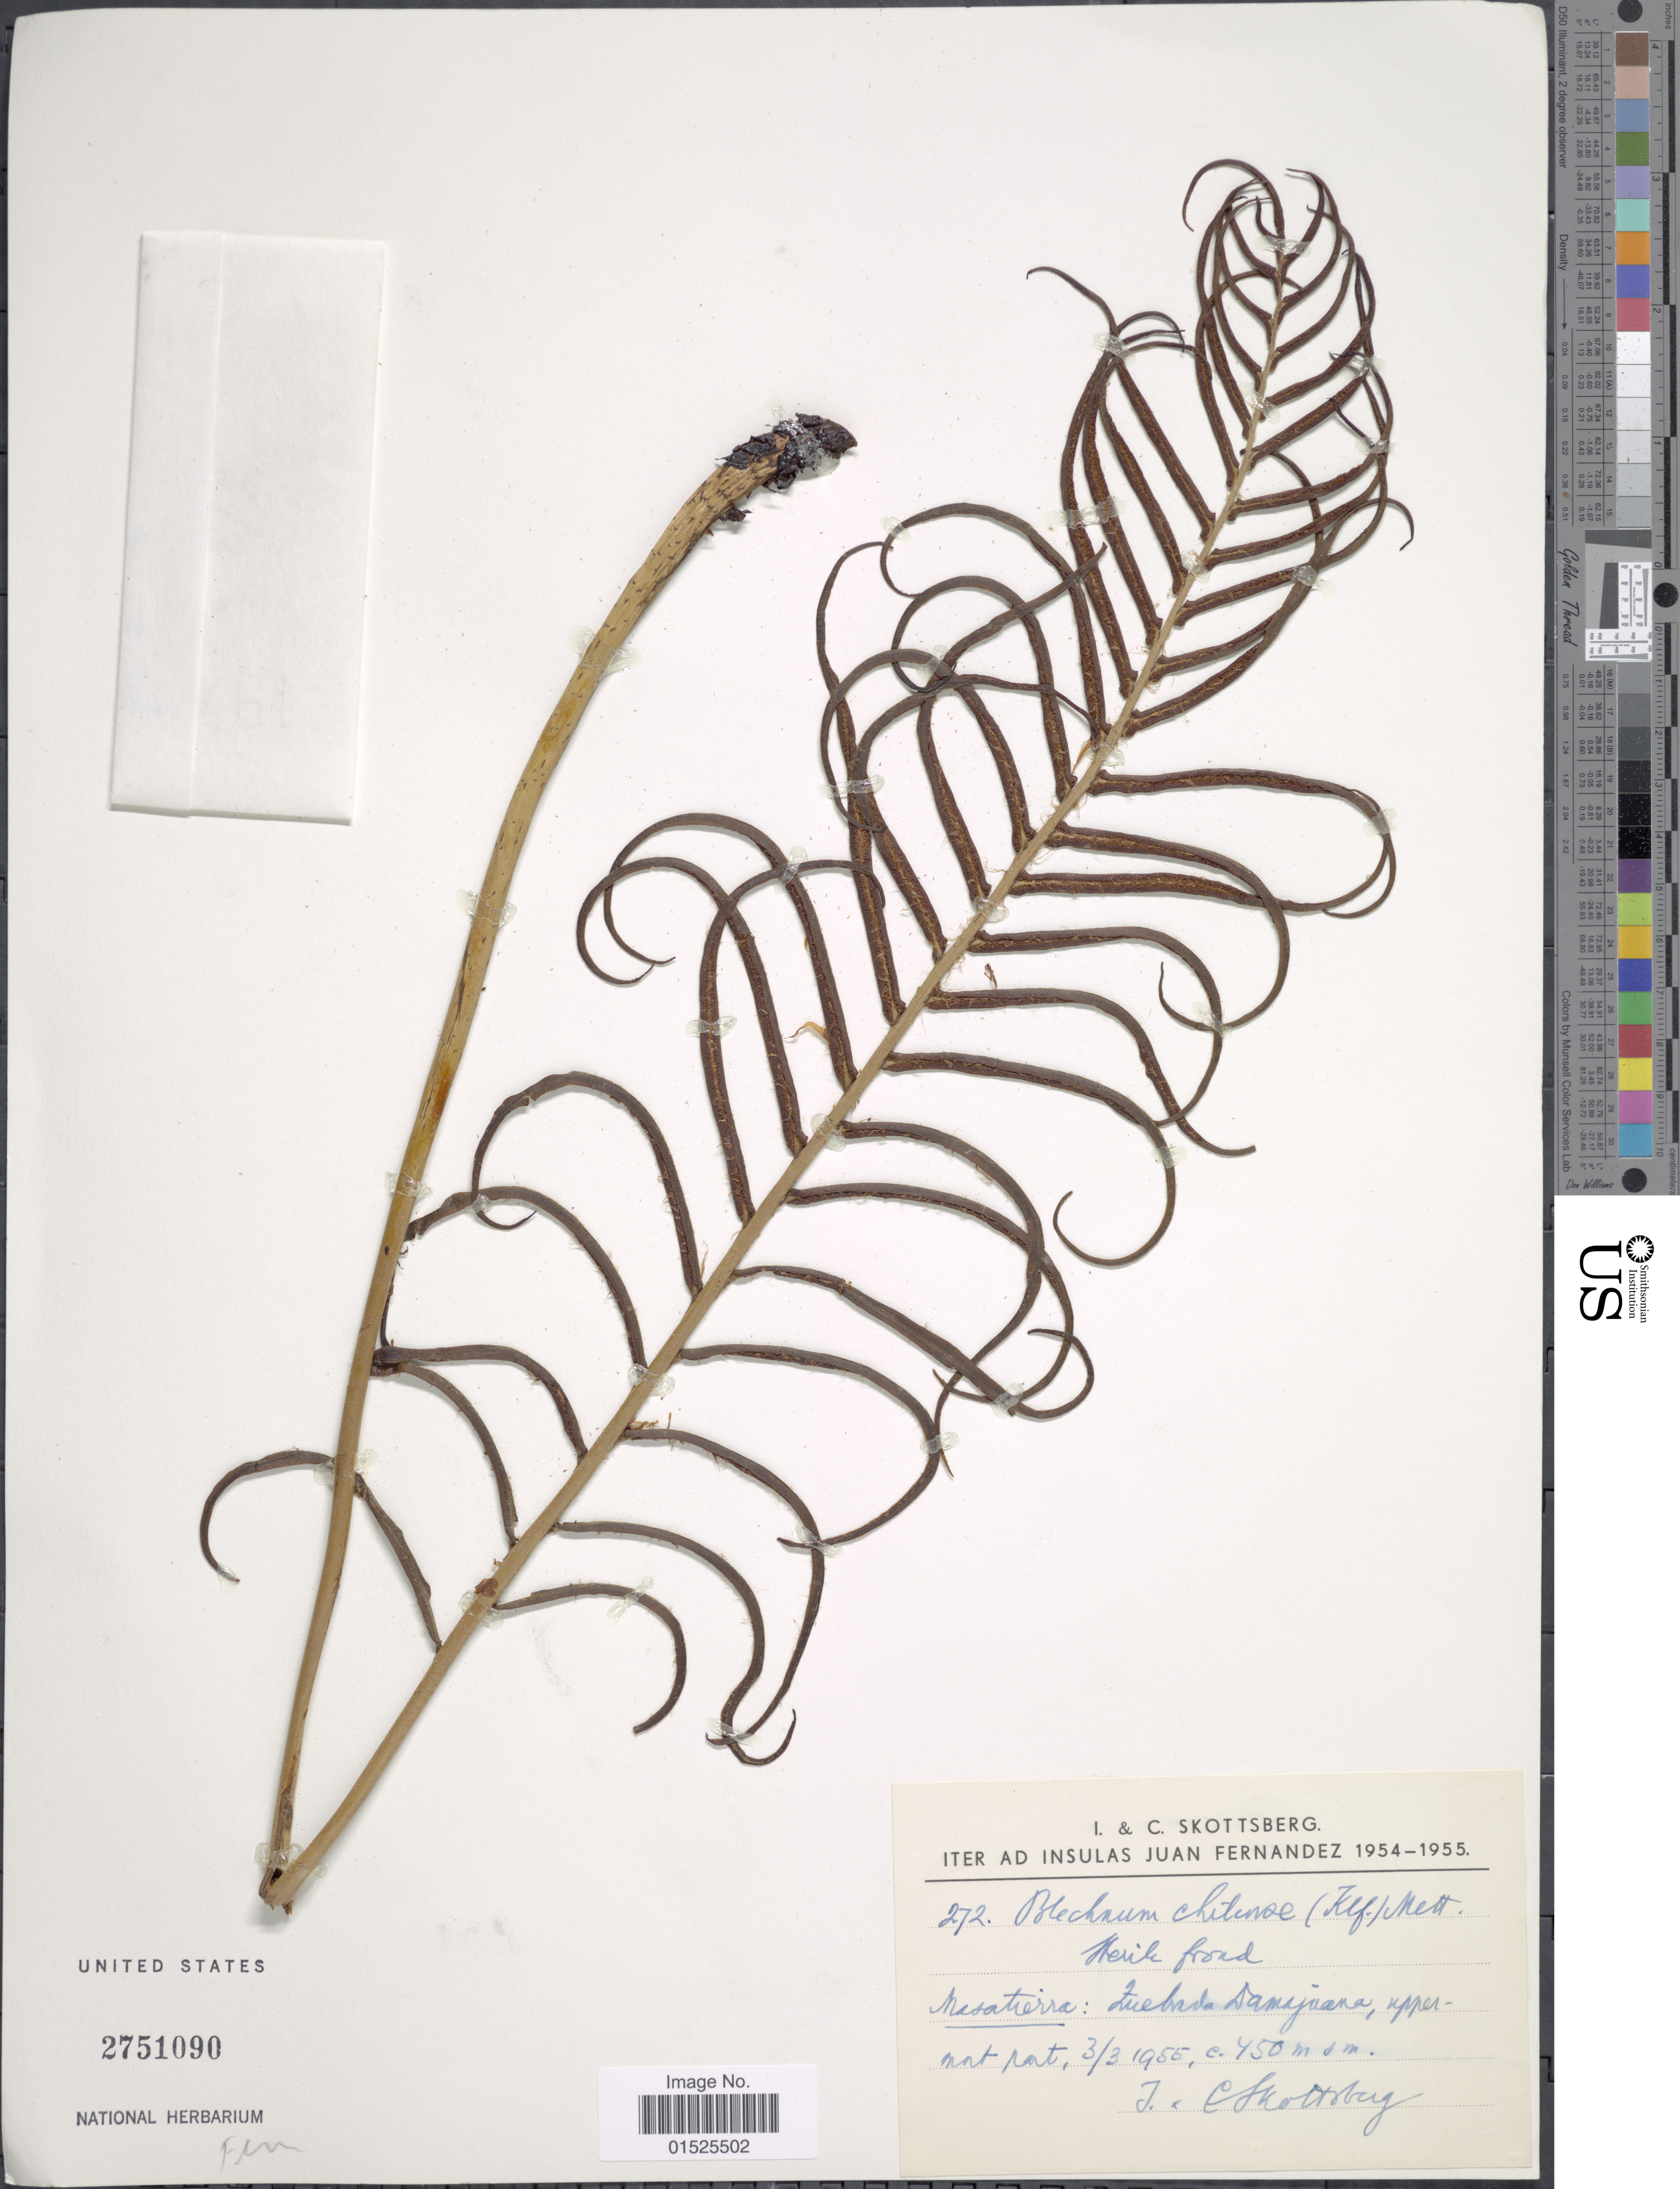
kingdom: Plantae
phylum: Tracheophyta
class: Polypodiopsida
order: Polypodiales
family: Blechnaceae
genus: Blechnum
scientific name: Blechnum chilense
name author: (Kaulf.) Mett.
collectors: I. Skottsberg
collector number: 272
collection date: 1955-03-03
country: Chile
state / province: Valparaíso (V)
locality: Iter ad Insulas Juan Fernandez. Masatierra: Quebrada Damajuana.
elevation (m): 450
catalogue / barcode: US 2751090